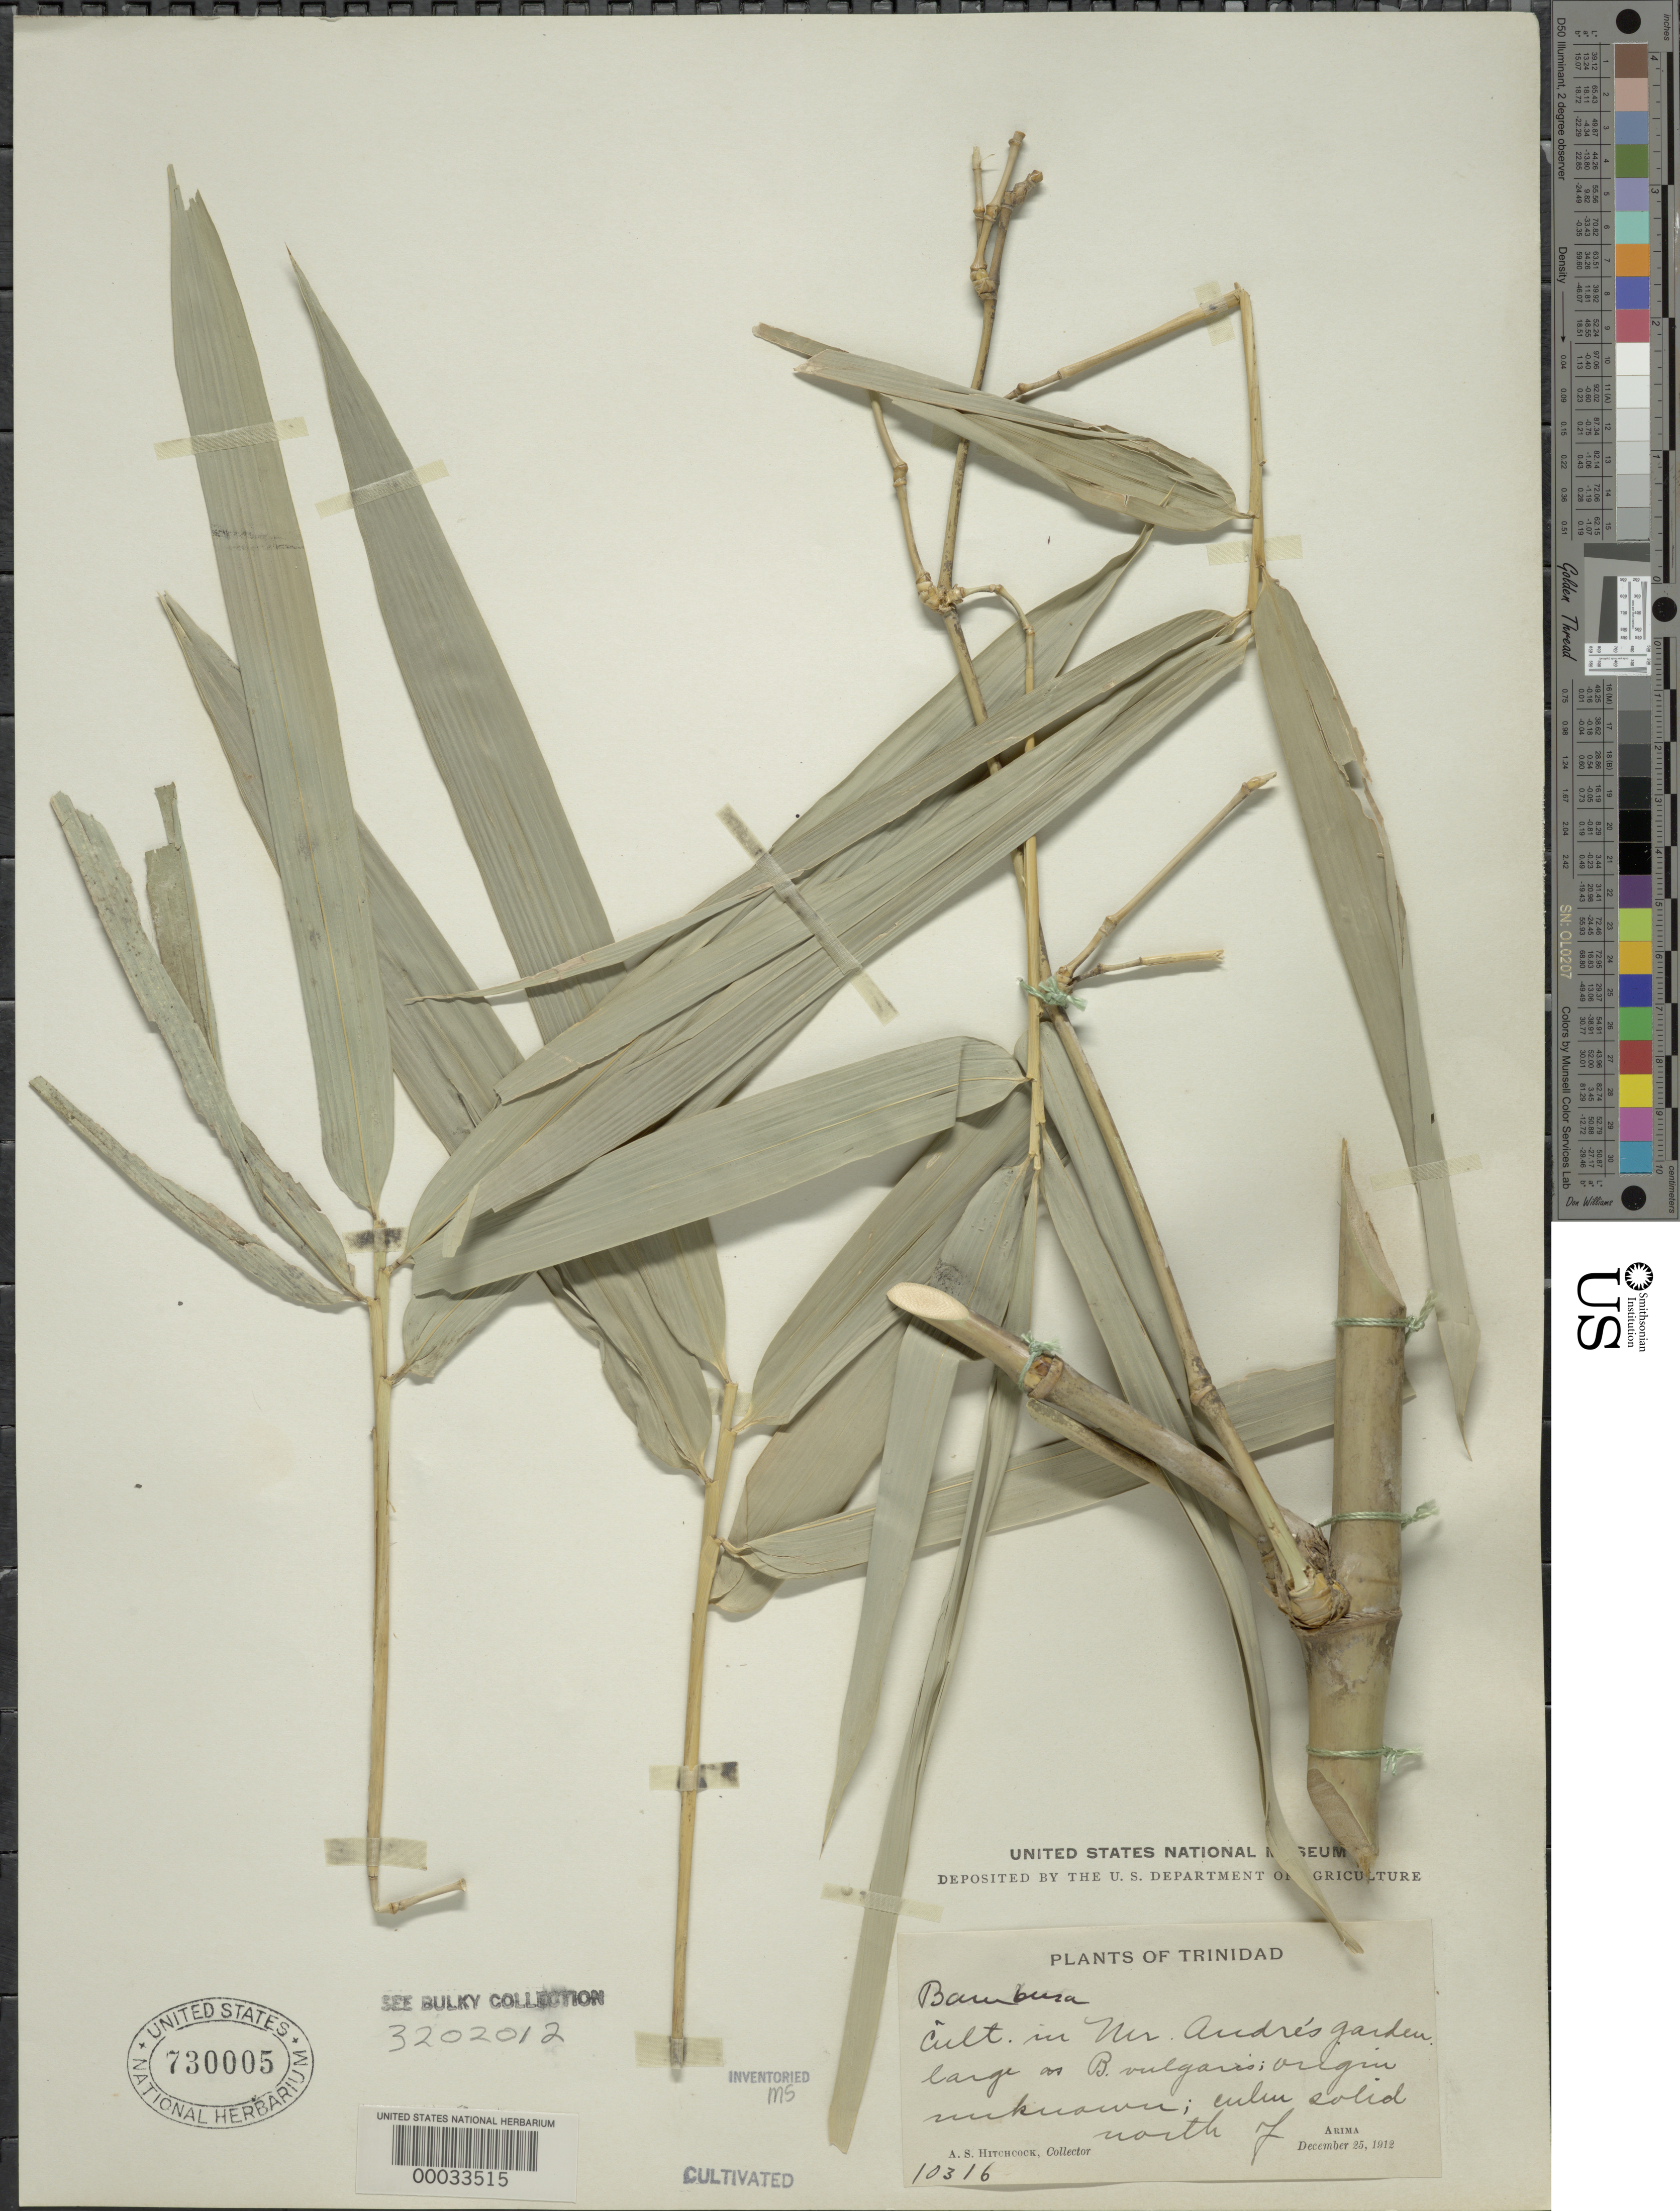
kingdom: Plantae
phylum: Tracheophyta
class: Liliopsida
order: Poales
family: Poaceae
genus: Bambusa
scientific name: Bambusa sp.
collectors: A. S. Hitchcock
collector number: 10316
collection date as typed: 25 Dec 1912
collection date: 1912-12-25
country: Trinidad and Tobago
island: Trinidad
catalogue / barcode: US 730005